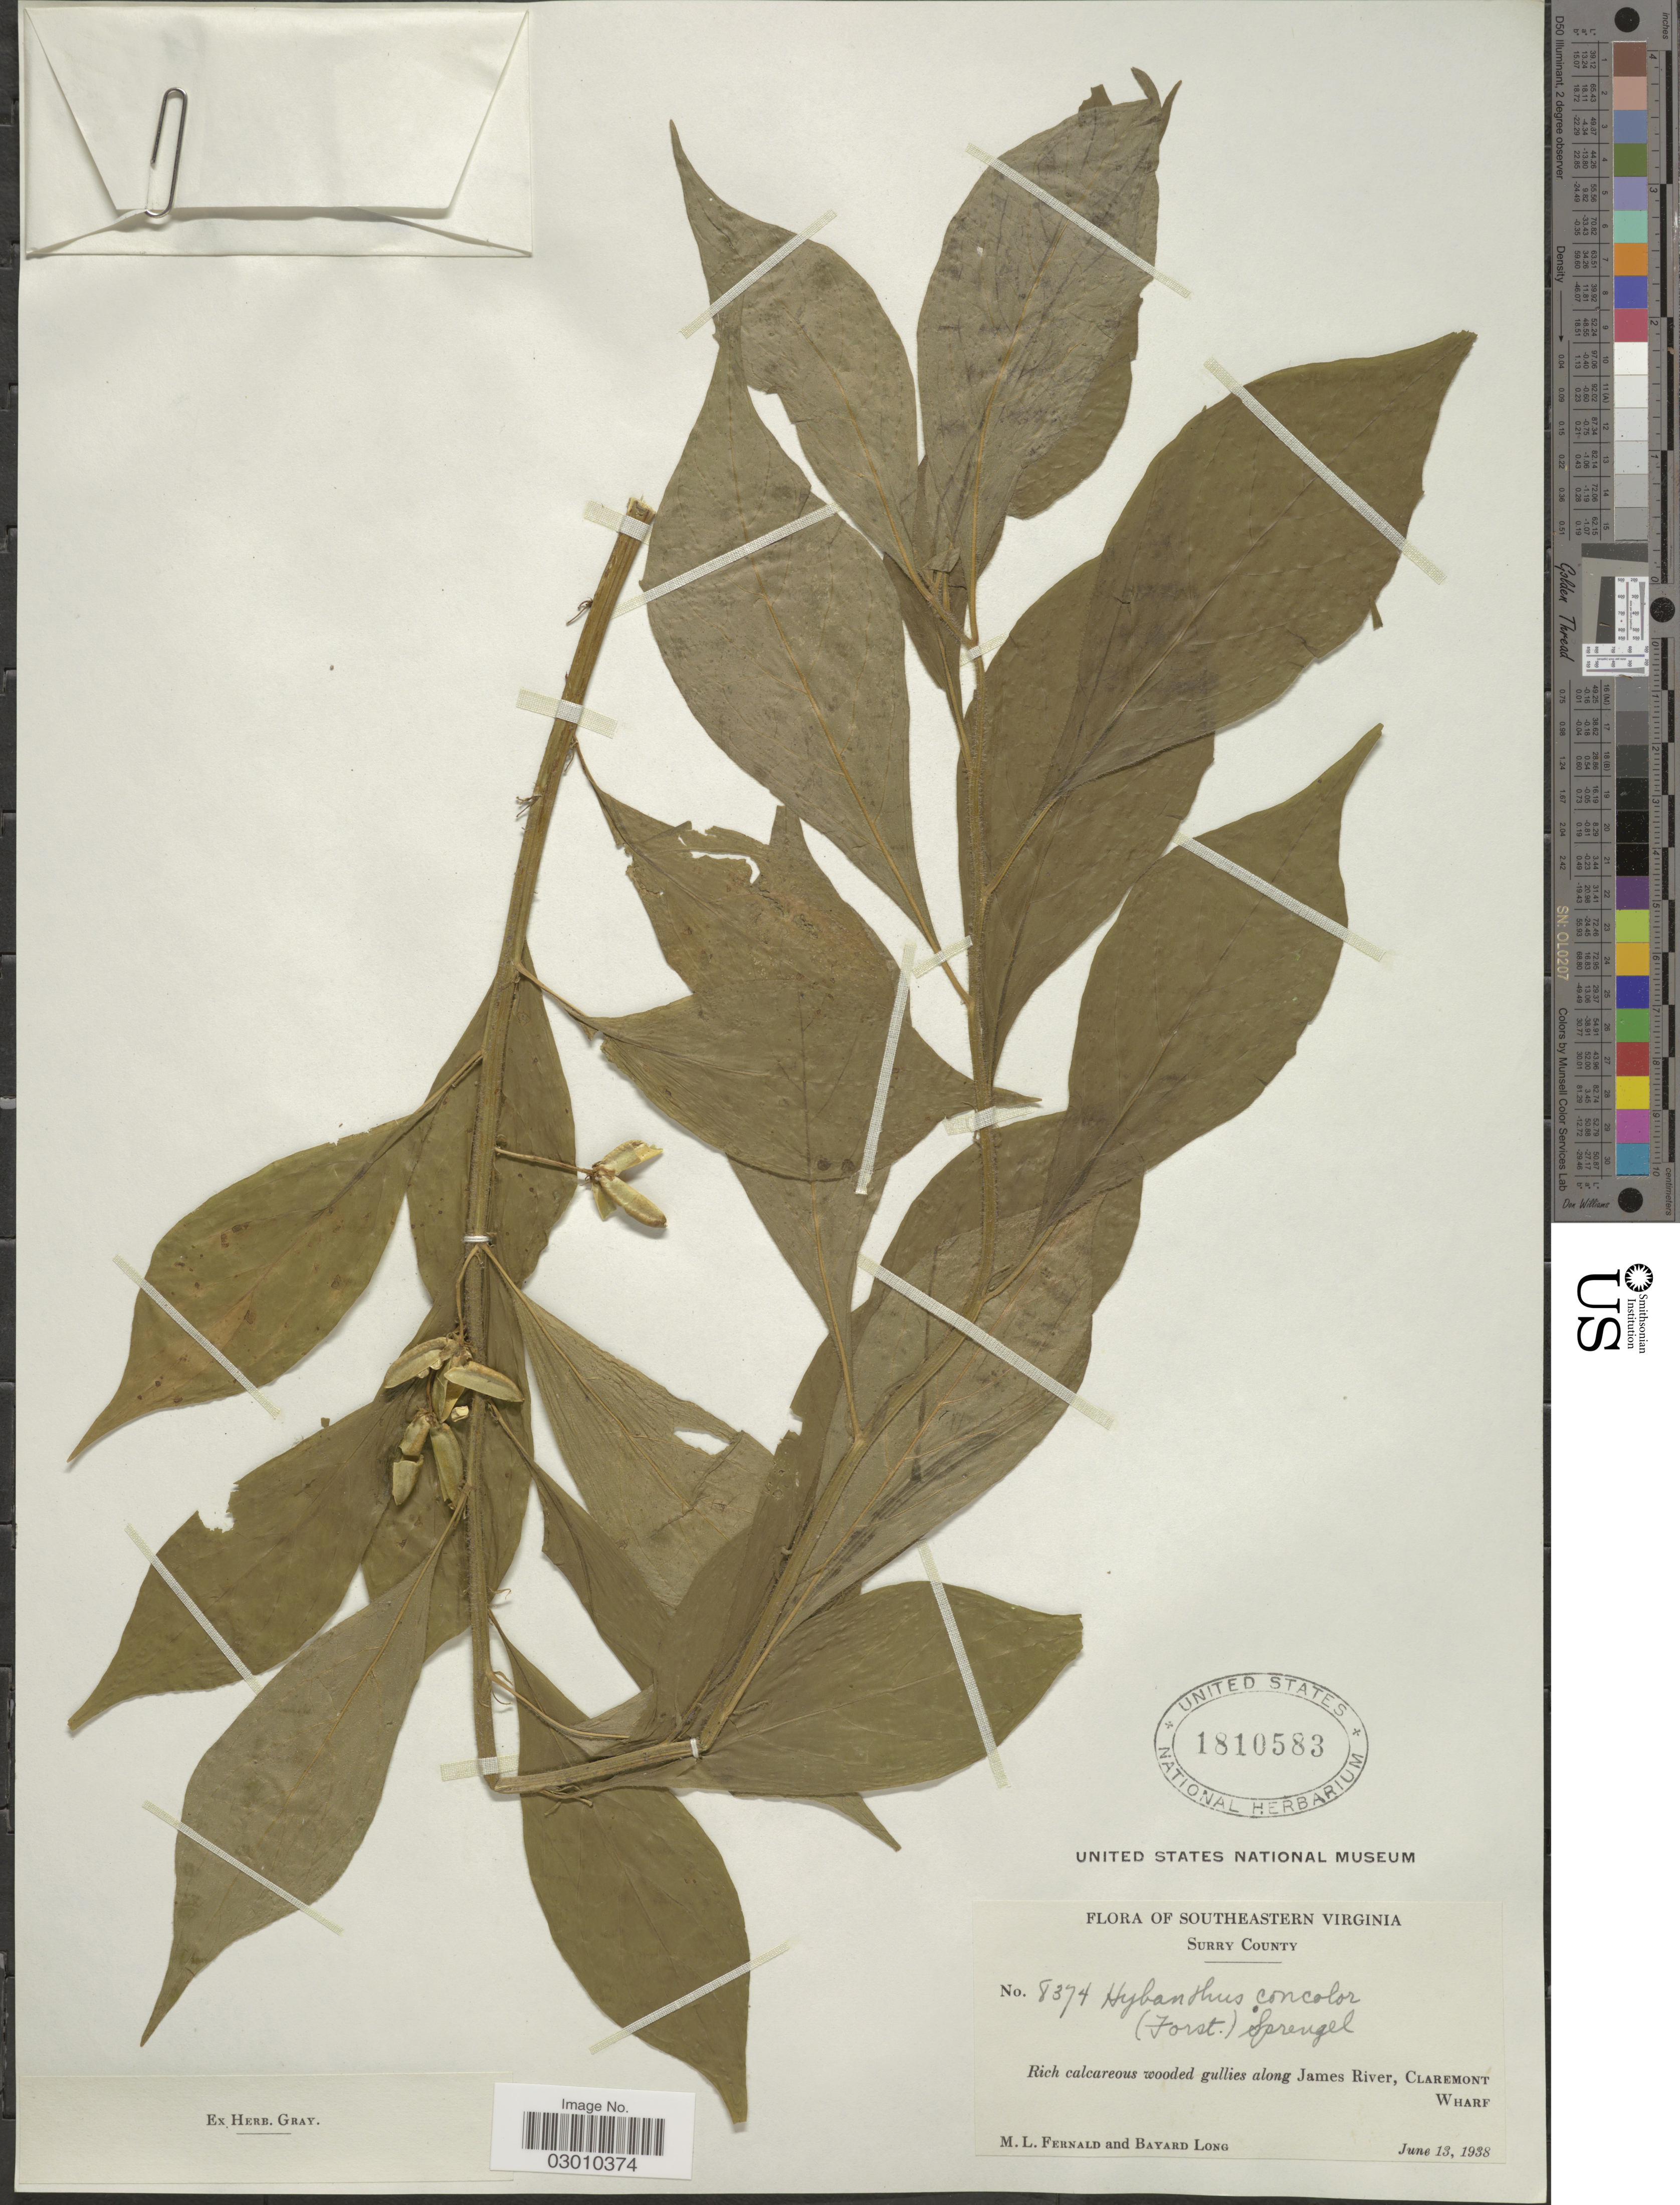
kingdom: Plantae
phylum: Tracheophyta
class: Magnoliopsida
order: Malpighiales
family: Violaceae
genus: Cubelium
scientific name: Cubelium concolor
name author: (T.F. Forst.) Raf. ex Britton & A. Br.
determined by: Strong, Mark T., (BOT), Smithsonian Institution - National Museum of Natural History (UNITED STATES)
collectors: M. L. Fernald & B. Long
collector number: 8374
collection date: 1938-06-13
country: United States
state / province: Virginia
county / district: Surry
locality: Southeastern Virginia. Surry County. Rich calcareous wooded gullies along James River, Claremont Wharf.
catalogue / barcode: US 1810583